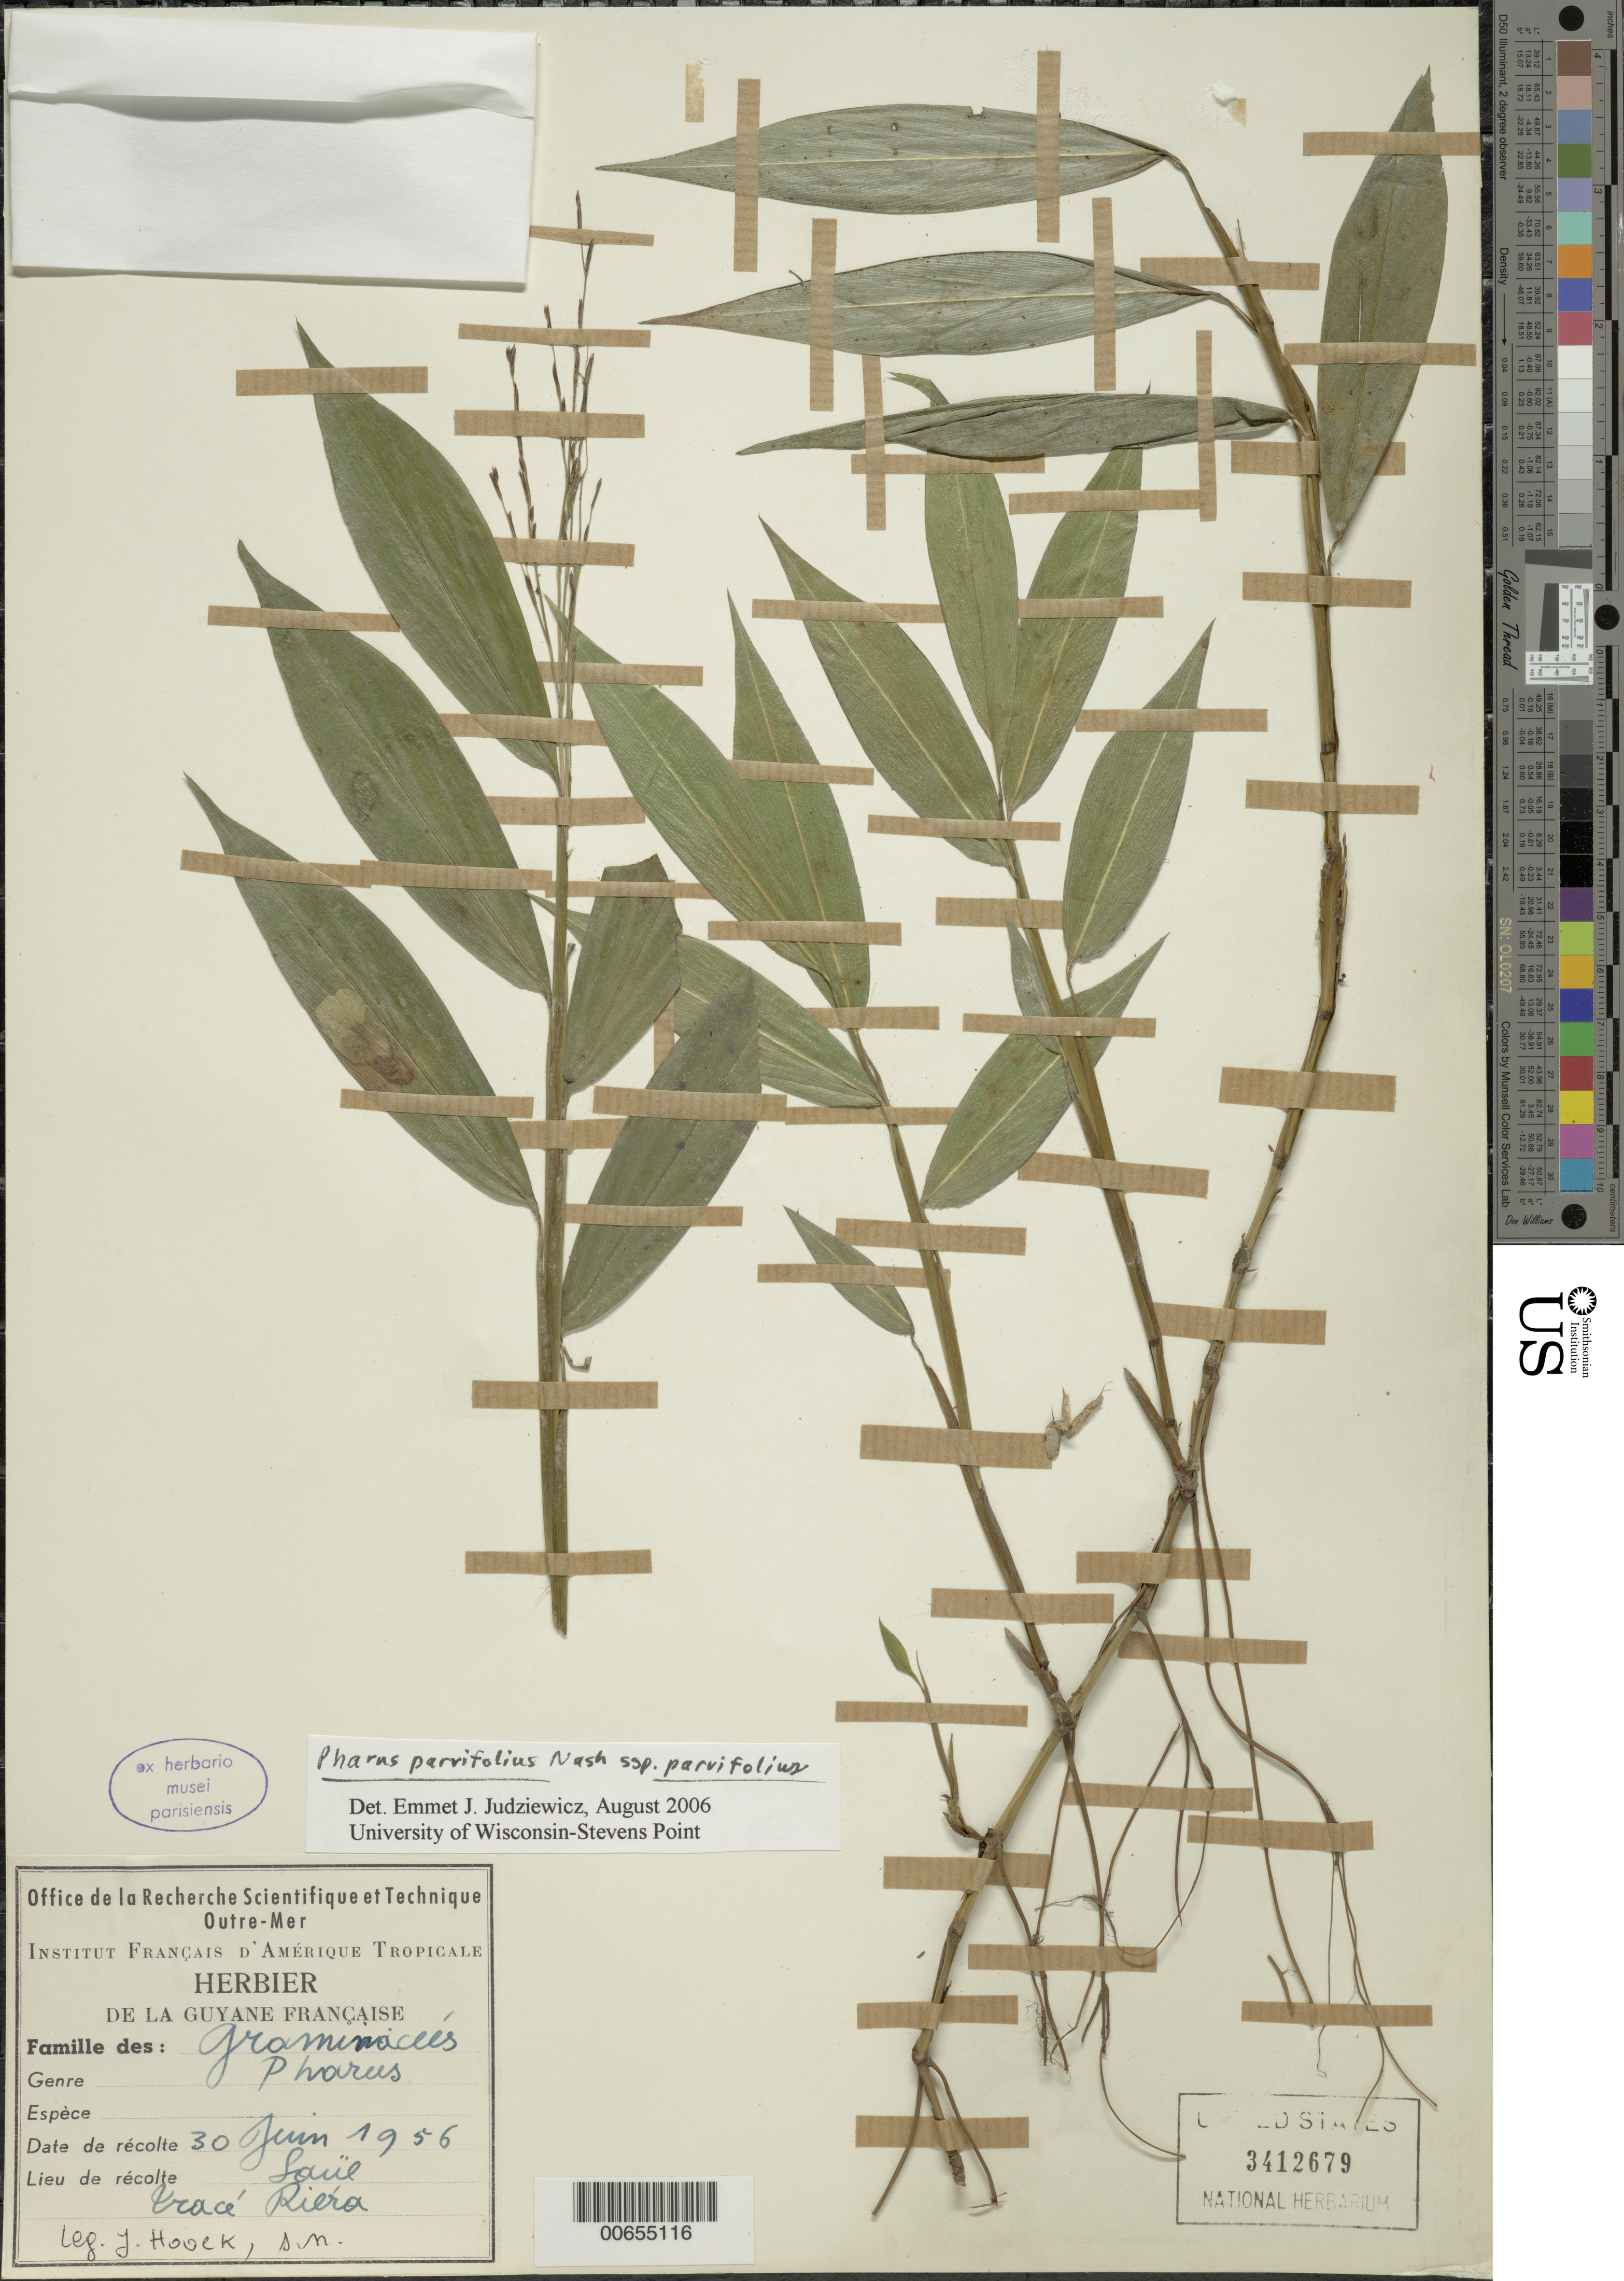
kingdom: Plantae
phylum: Tracheophyta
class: Liliopsida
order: Poales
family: Poaceae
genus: Pharus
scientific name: Pharus parvifolius subsp. parvifolius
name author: Nash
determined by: Judziewicz, E. J.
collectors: J. Hoock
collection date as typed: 20-Jun-56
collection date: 1956-06-20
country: French Guiana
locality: Saül, Tracé Riéra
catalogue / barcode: US 3412679